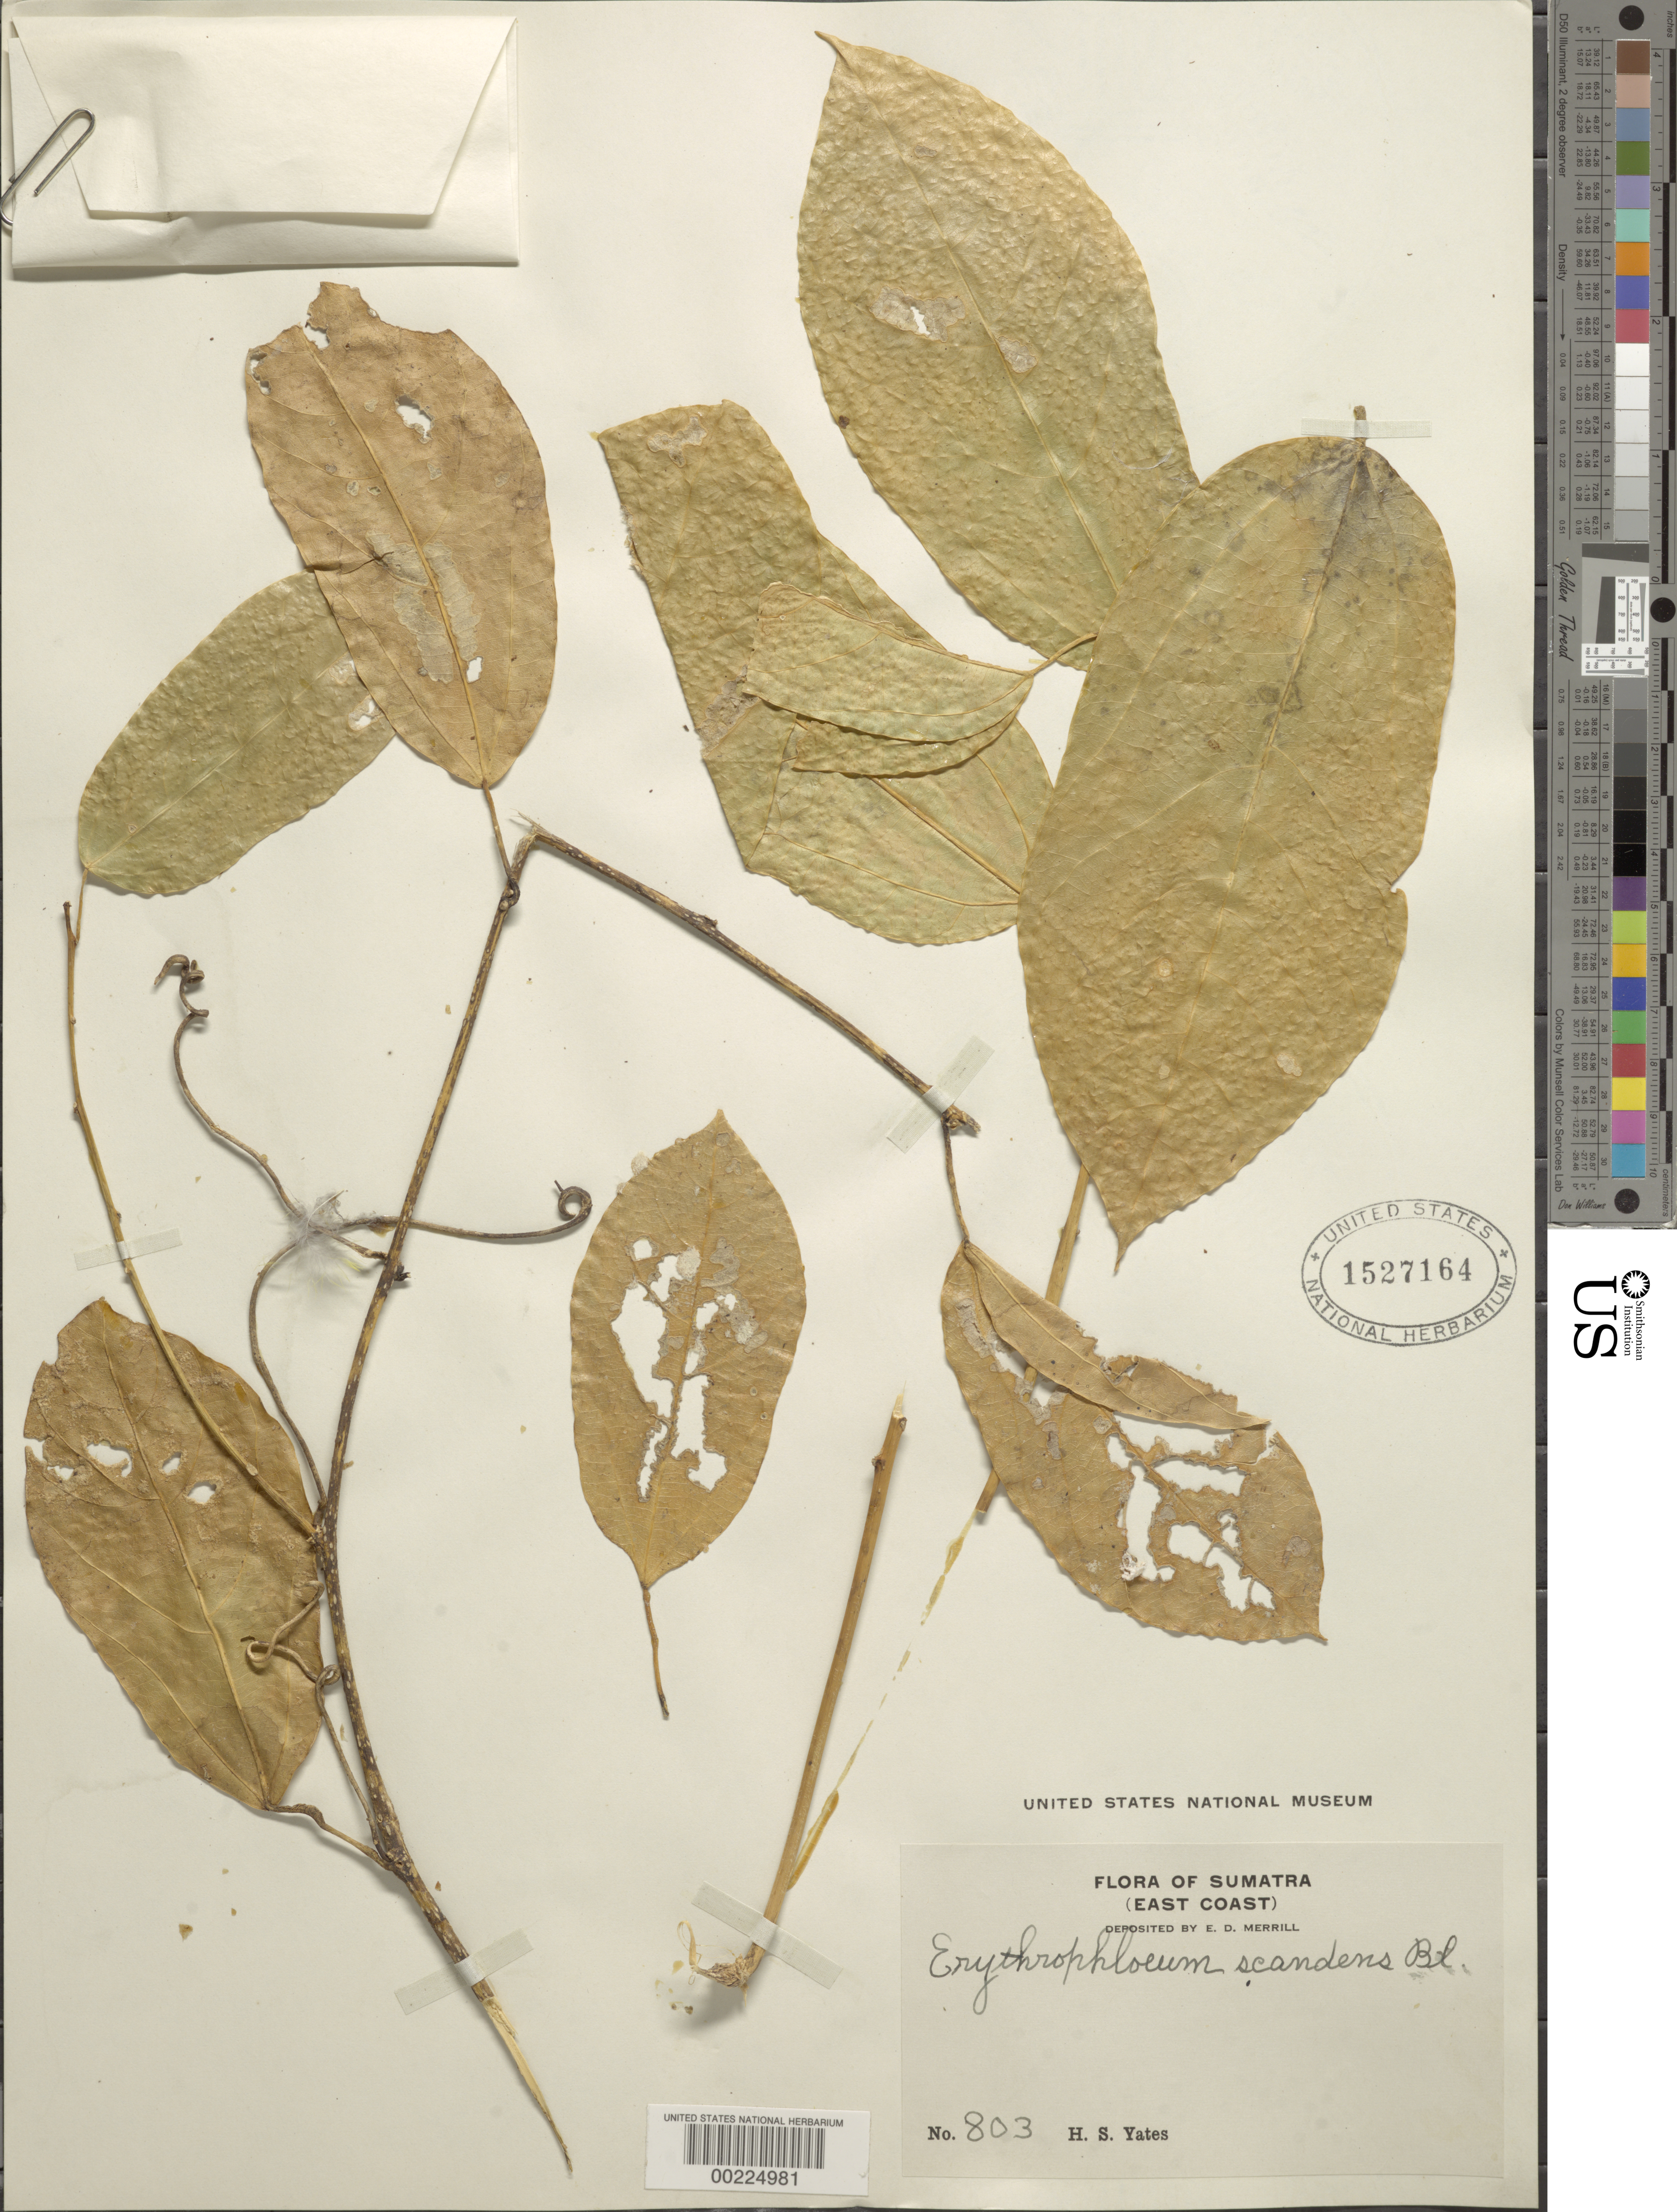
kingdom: Plantae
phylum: Tracheophyta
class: Magnoliopsida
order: Fabales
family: Fabaceae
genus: Erythrophleum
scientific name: Erythrophleum scandens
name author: Blume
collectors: H. S. Yates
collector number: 803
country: Indonesia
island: Sumatra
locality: East coast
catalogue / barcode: US 1527164